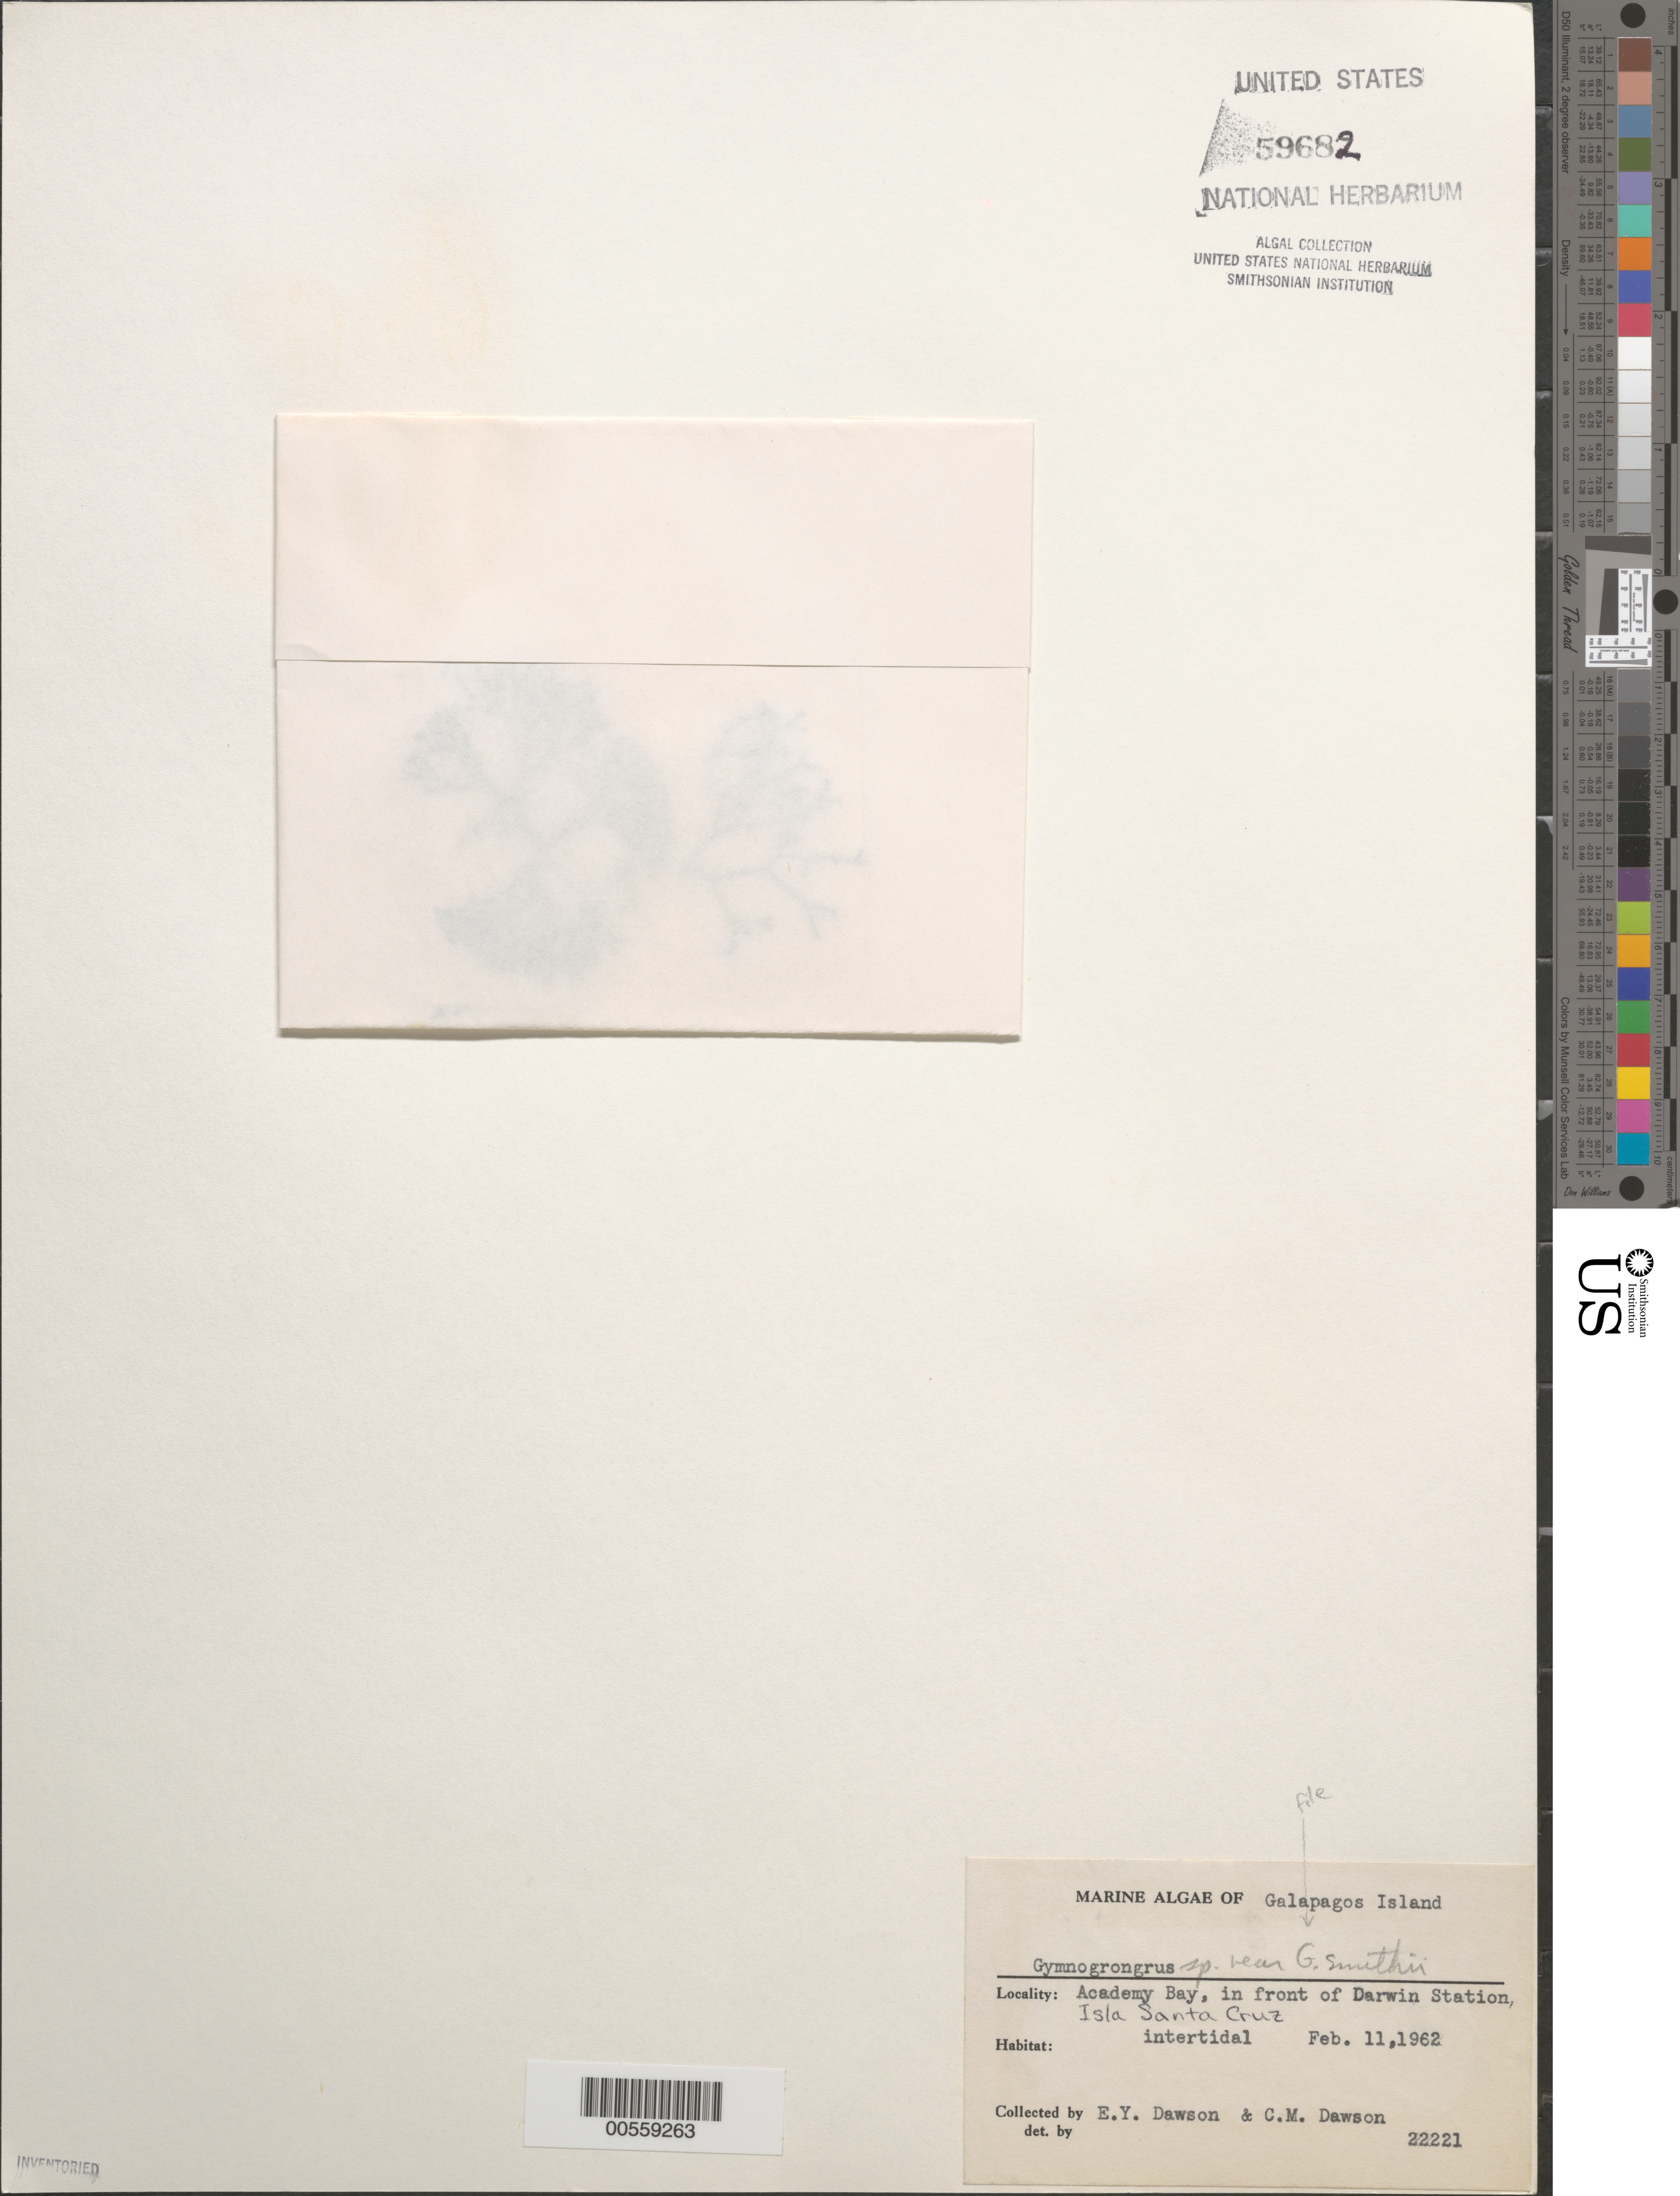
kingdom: Plantae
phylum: Rhodophyta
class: Florideophyceae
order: Peyssonneliales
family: Peyssonneliaceae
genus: Agissea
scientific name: Agissea harveyana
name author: (P. Crouan & H. Crouan ex J. Agardh) Pestana et al.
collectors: E. Y. Dawson & C. M. Dawson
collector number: EYD 22221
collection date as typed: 11 Feb 1962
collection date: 1962-02-11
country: Ecuador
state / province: Colón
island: Santa Cruz [Indefatigable, Chaves]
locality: Academy Bay, Darwin Station shore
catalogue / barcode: US 59682